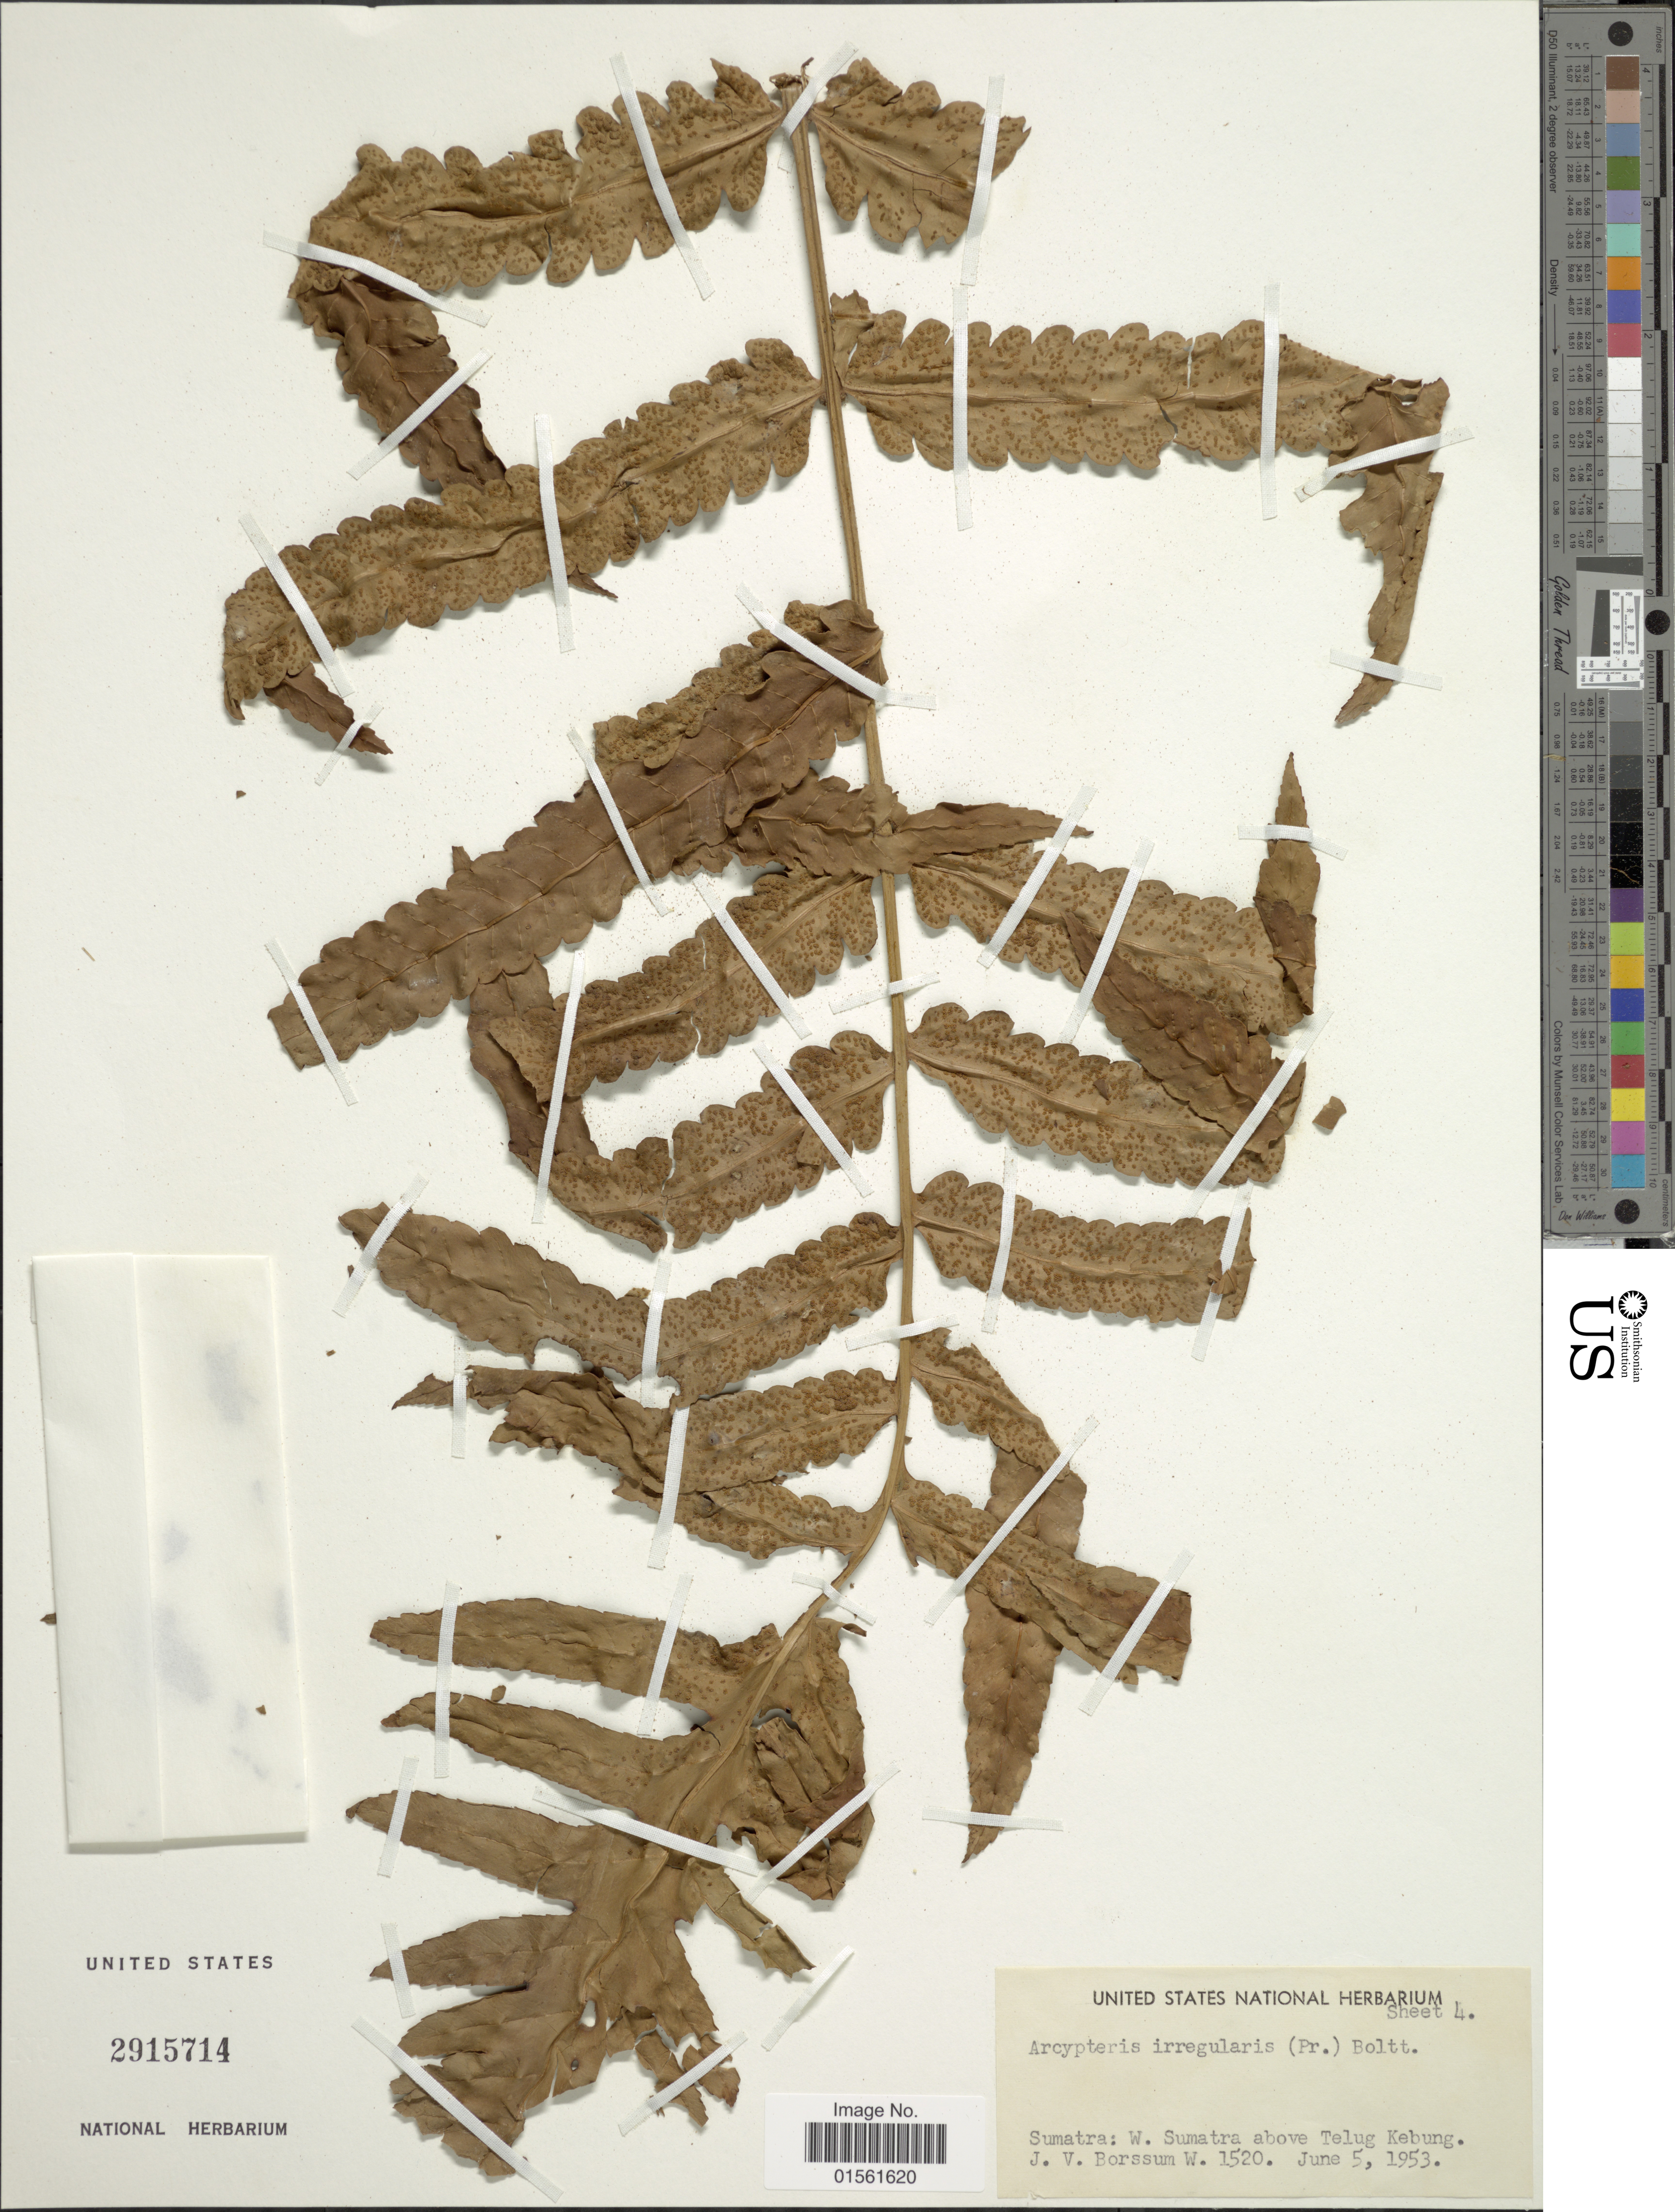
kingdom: Plantae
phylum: Tracheophyta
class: Polypodiopsida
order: Polypodiales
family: Dryopteridaceae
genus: Pleocnemia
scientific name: Pleocnemia irregularis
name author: (C. Presl) Holttum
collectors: J. Borssum Waalkes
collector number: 1520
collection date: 1953-06-05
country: Indonesia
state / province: Sumatra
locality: Sumatra: W. Sumatra above Telug Kebung.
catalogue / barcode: US 2915714